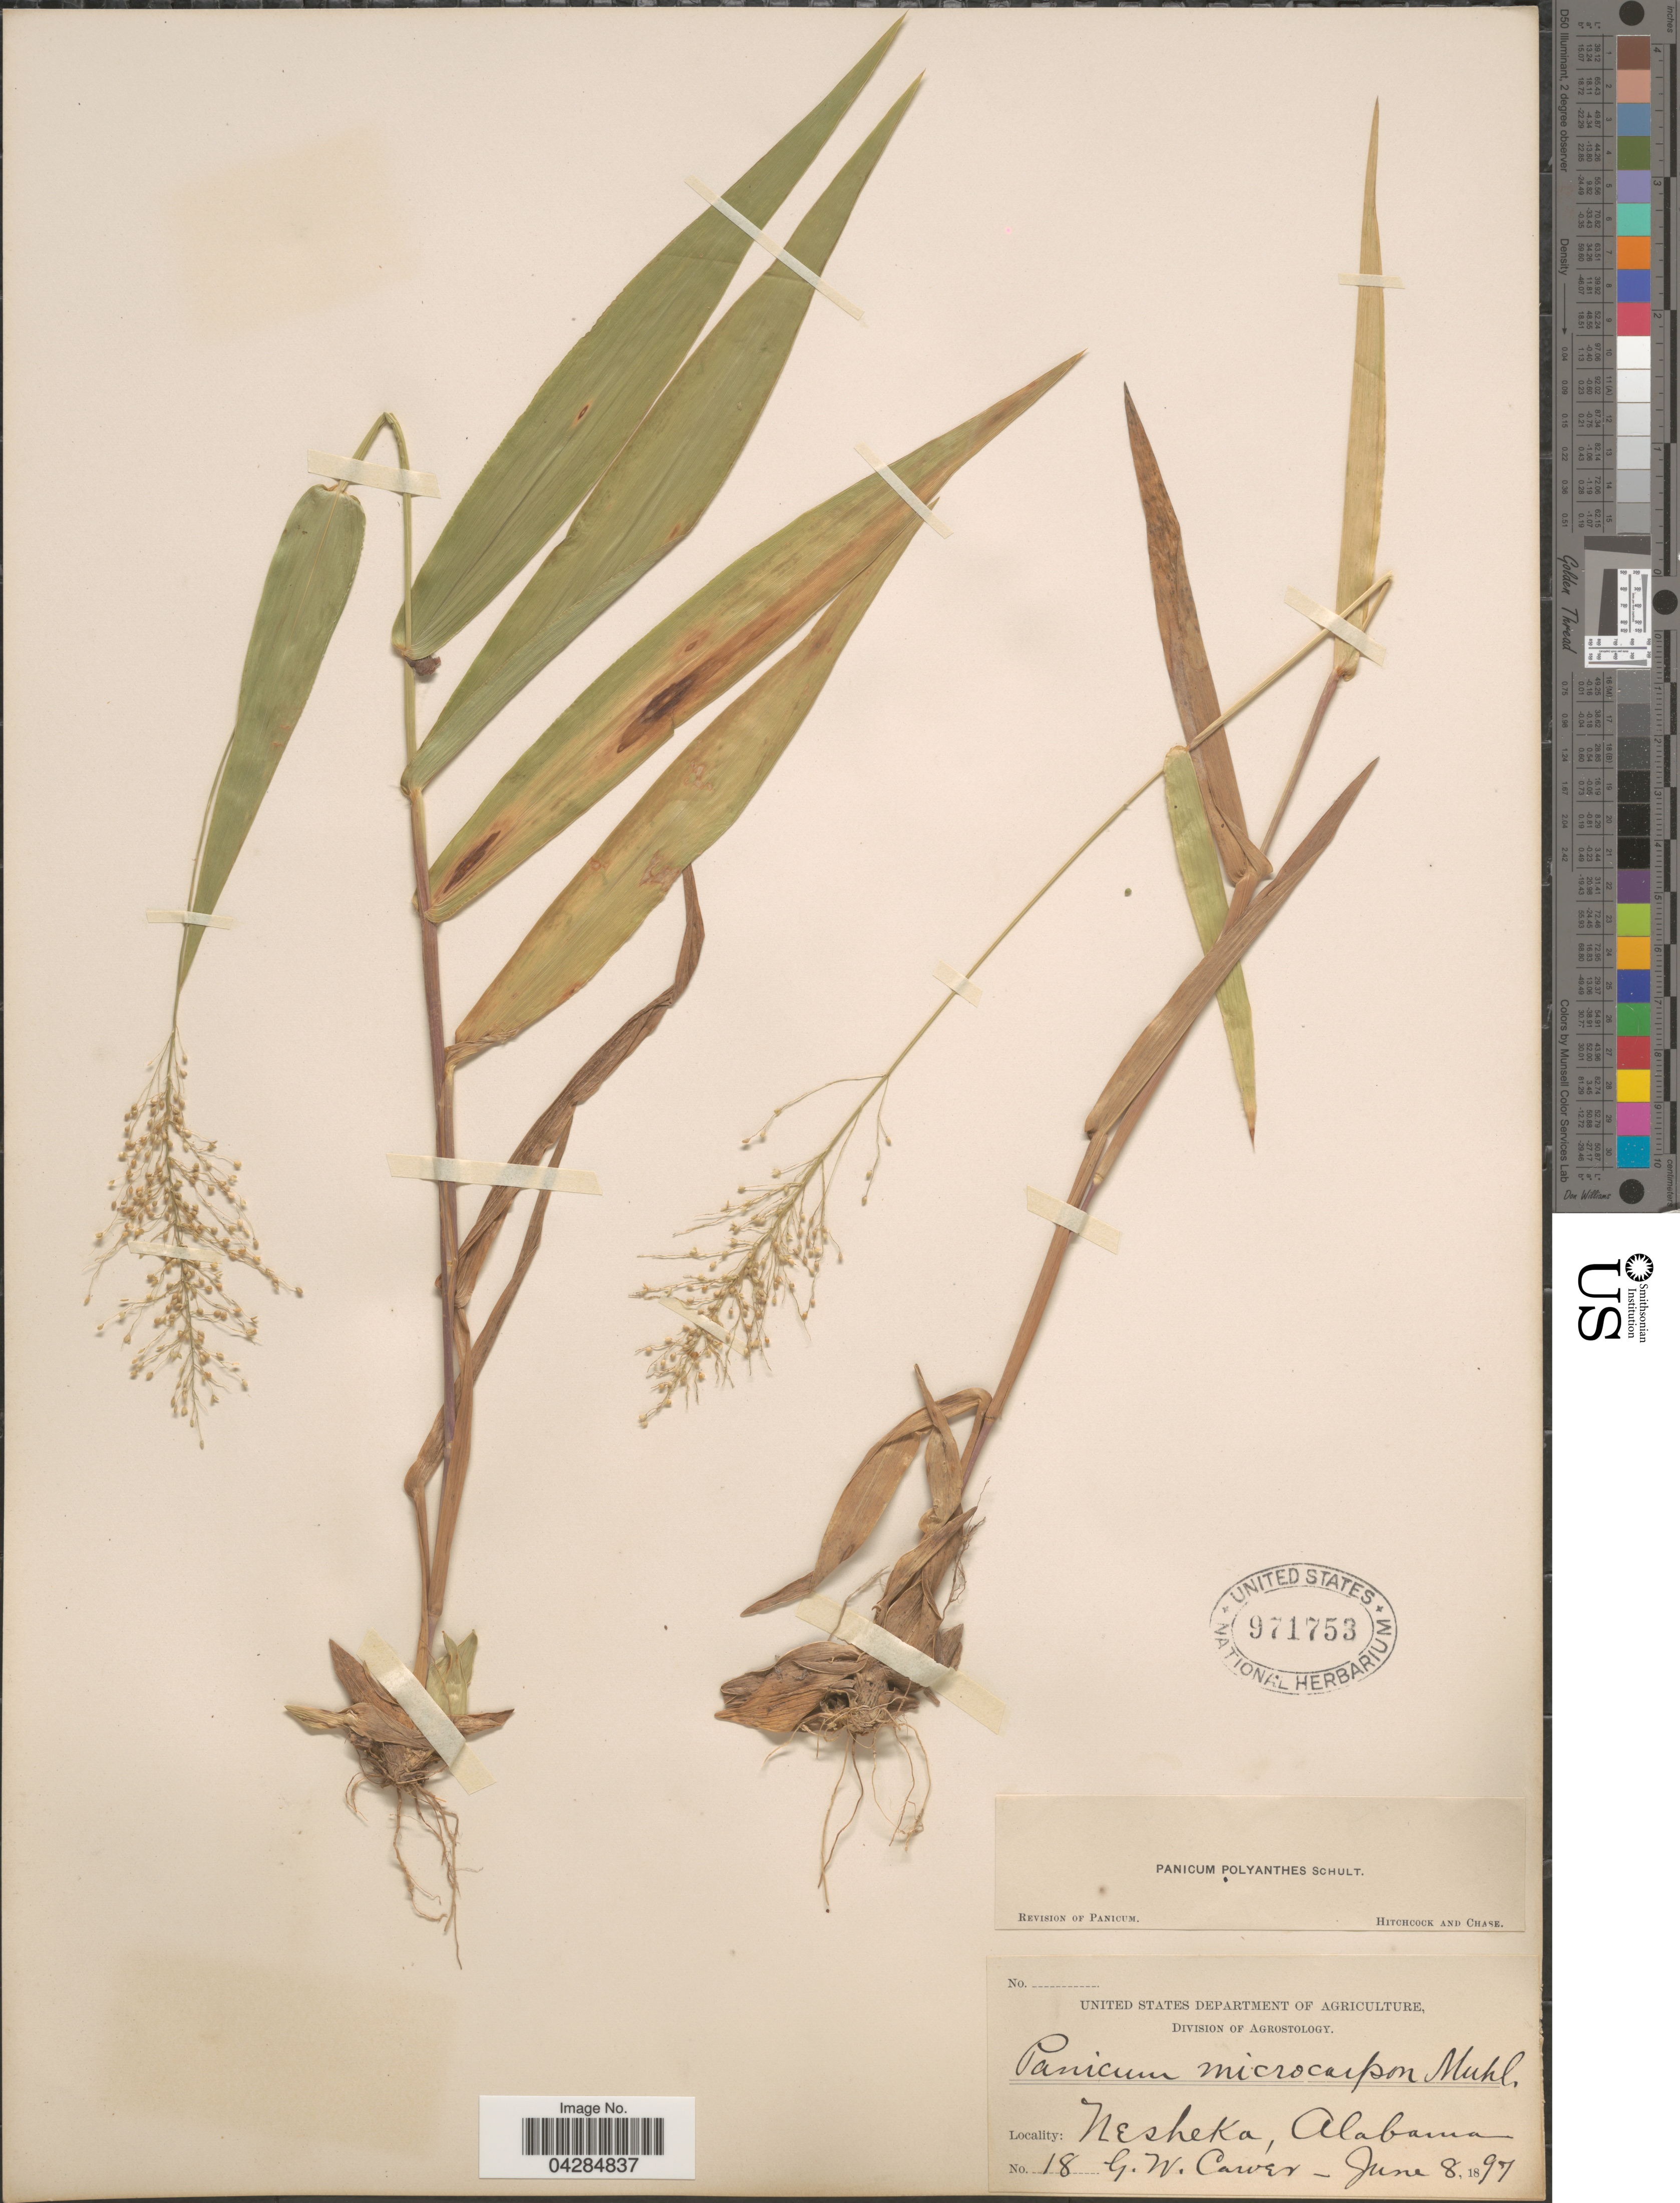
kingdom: Plantae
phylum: Tracheophyta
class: Liliopsida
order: Poales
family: Poaceae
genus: Dichanthelium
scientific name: Dichanthelium polyanthes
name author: (Schult.) Mohlenbr.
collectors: G. Cawer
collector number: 18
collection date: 1897-06-08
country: United States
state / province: Alabama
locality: Nesheka.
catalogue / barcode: US 971753